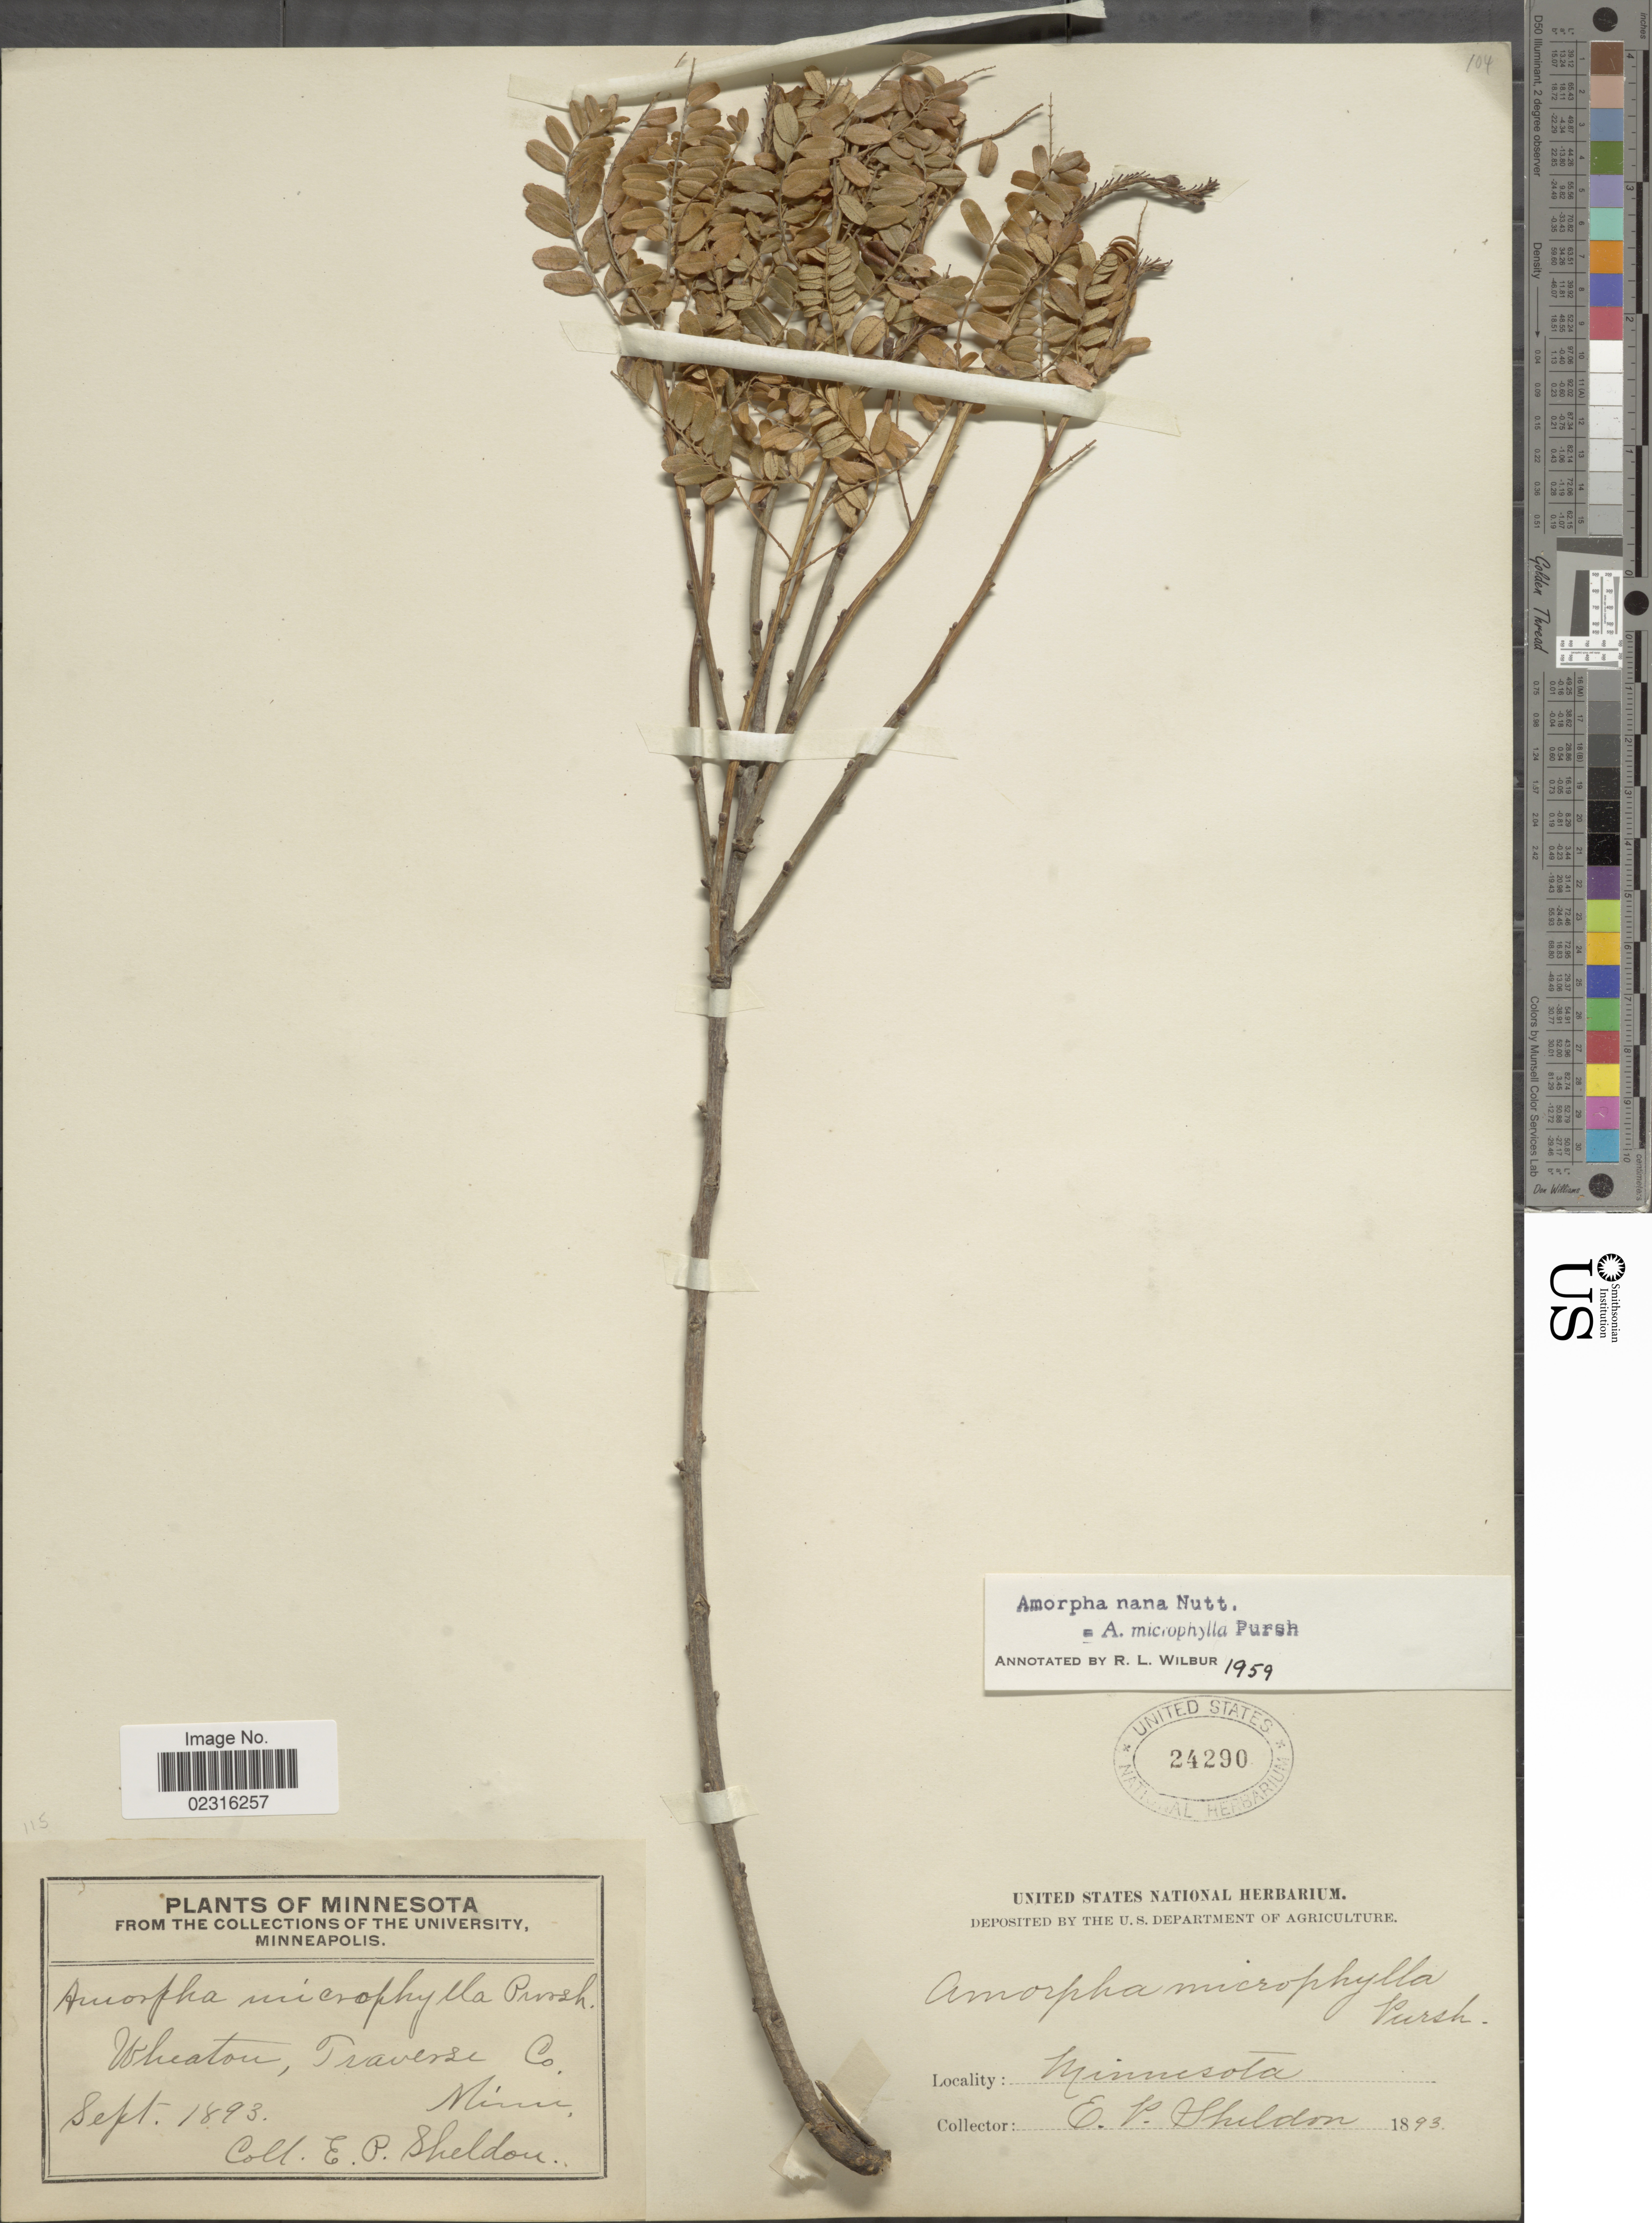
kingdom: Plantae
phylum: Tracheophyta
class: Magnoliopsida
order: Fabales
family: Fabaceae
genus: Amorpha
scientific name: Amorpha nana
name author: C. Fraser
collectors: E. P. Sheldon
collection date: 1893-09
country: United States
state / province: Minnesota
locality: Wheaton, Traverse Co.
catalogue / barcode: US 24290